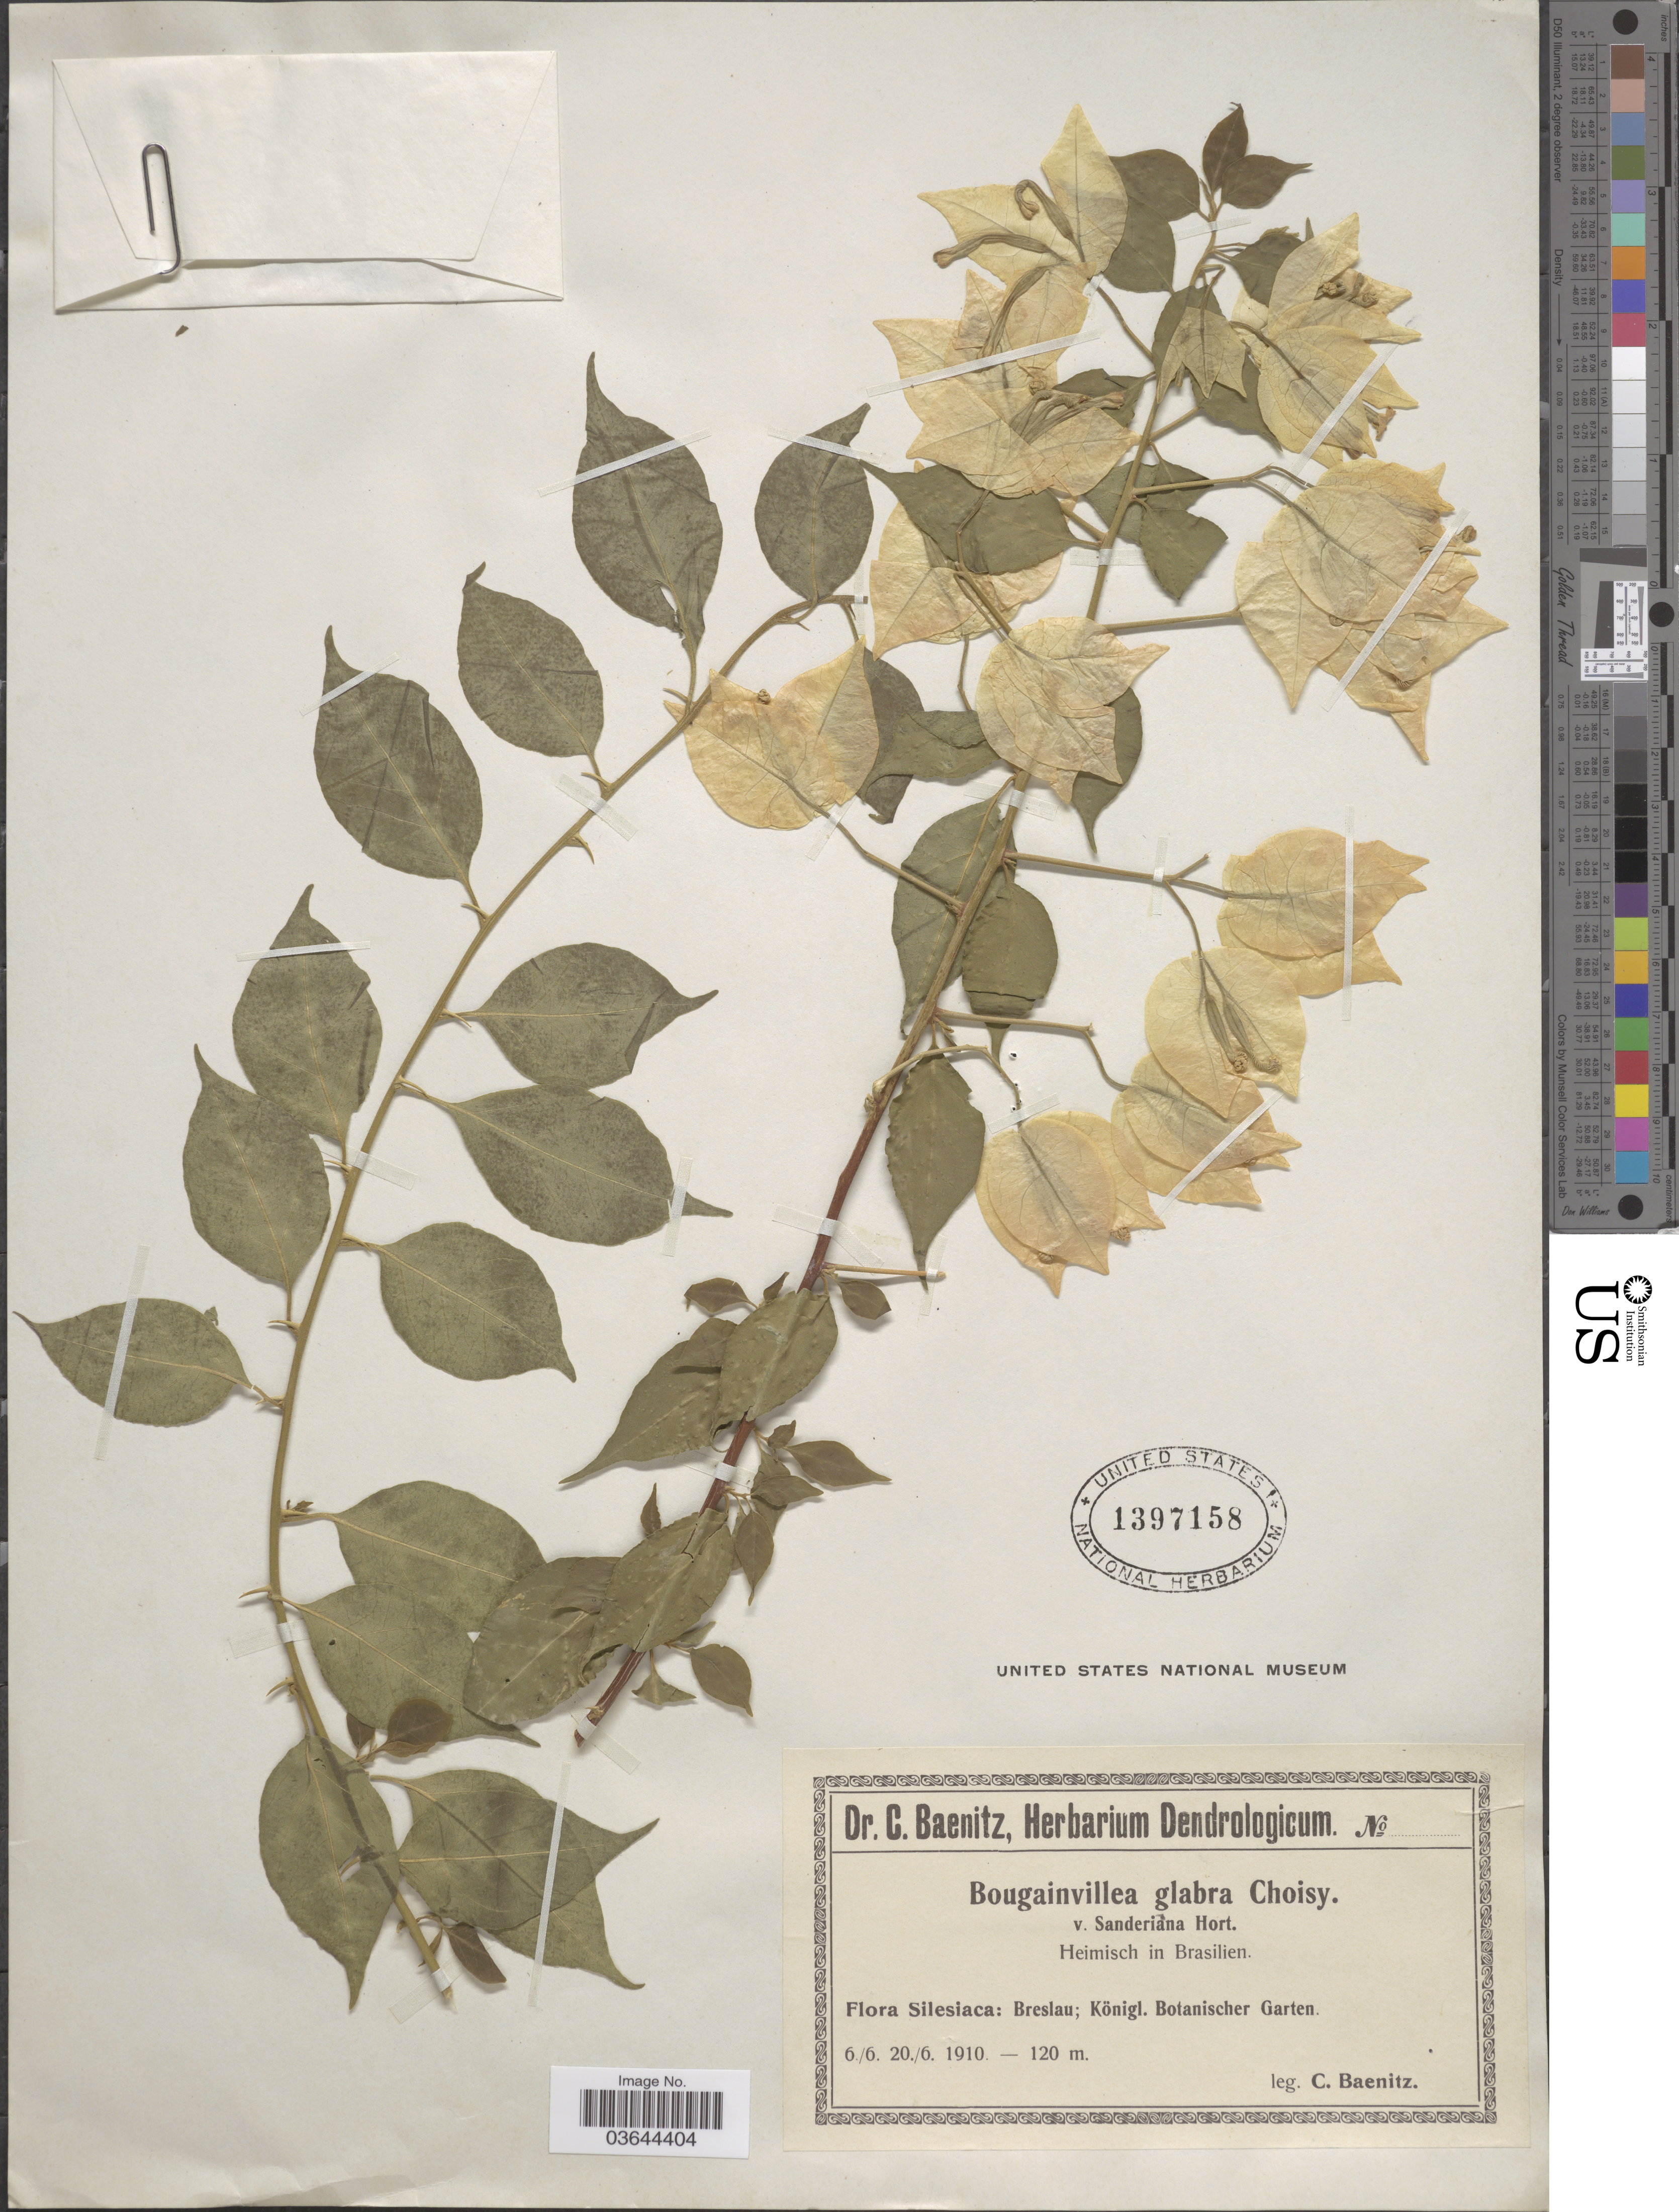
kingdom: Plantae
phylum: Tracheophyta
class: Magnoliopsida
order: Caryophyllales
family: Nyctaginaceae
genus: Bougainvillea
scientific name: Bougainvillea glabra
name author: Choisy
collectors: C. G. Baenitz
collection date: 1910-06-06/1910-06-20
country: Poland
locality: Silesiaca: Breslau; Königl. Botanischer Garten.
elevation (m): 120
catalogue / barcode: US 1397158